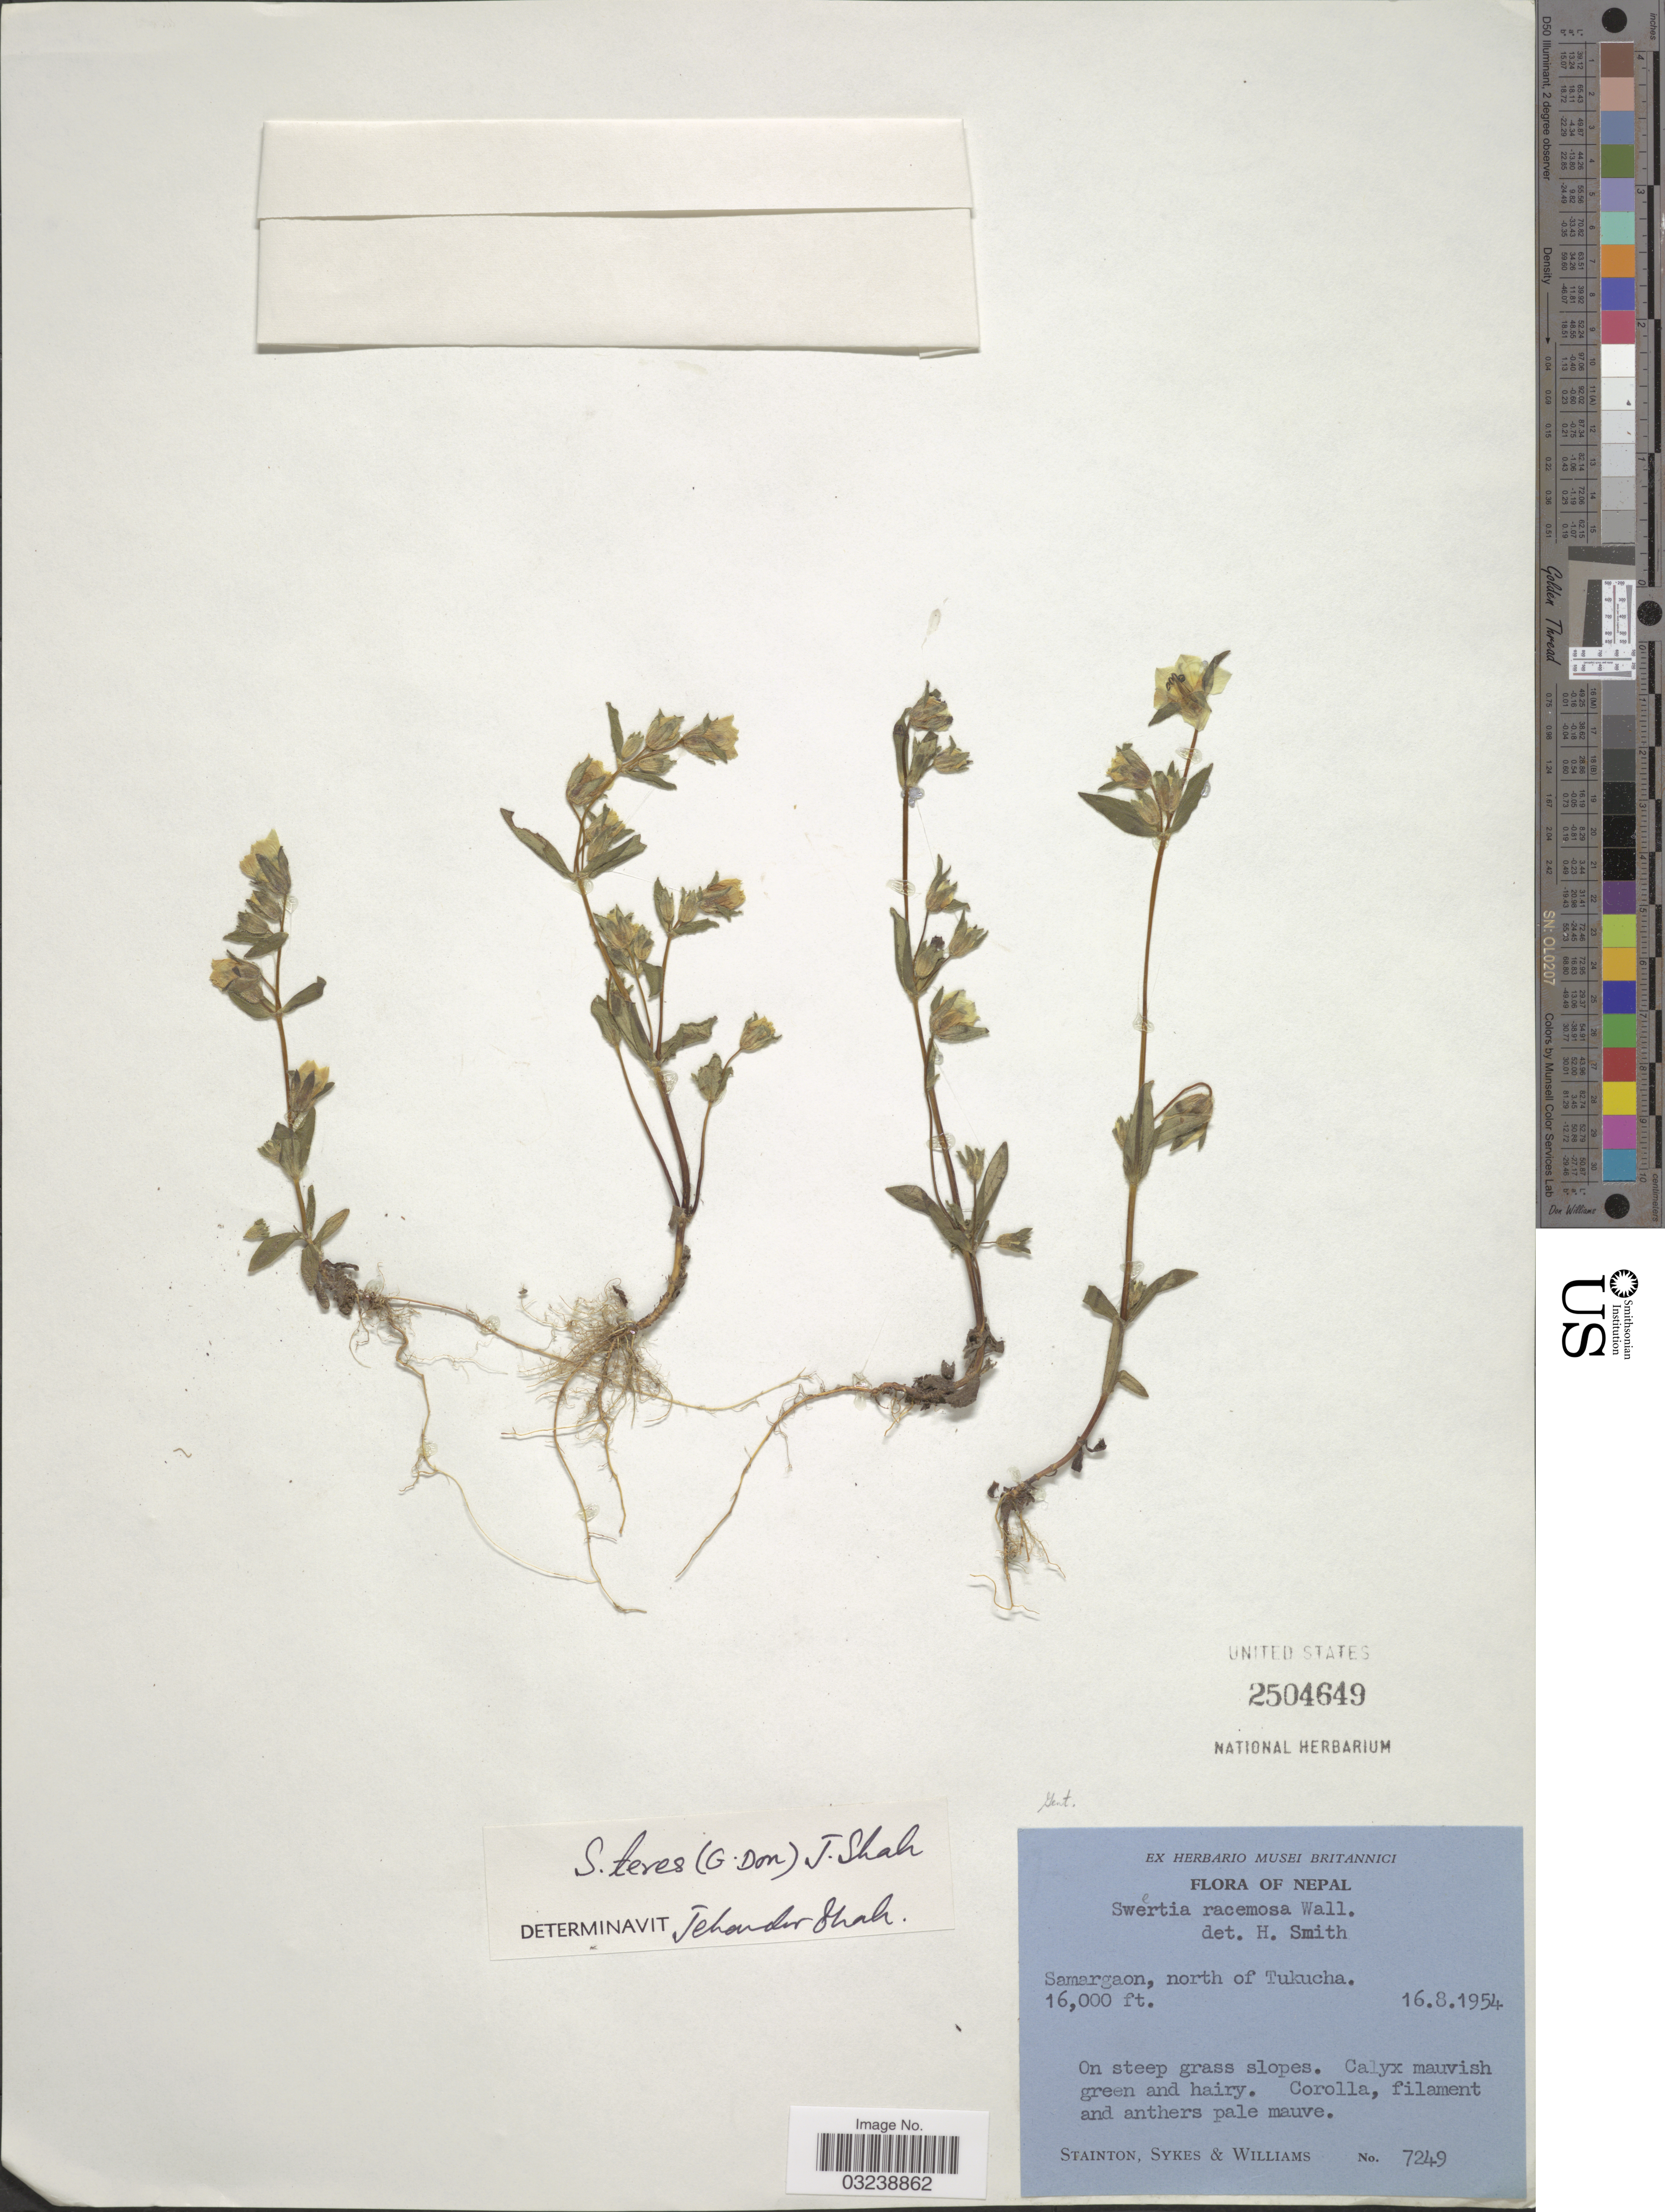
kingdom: Plantae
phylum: Tracheophyta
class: Magnoliopsida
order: Gentianales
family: Gentianaceae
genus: Swertia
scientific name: Swertia teres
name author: (G. Don) J. Shah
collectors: -. Stainton, Sykes, -- & -- Williams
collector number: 7249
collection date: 1954-08-16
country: Nepal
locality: Samargaon, north of Tukucha.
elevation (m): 4877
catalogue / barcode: US 2504649